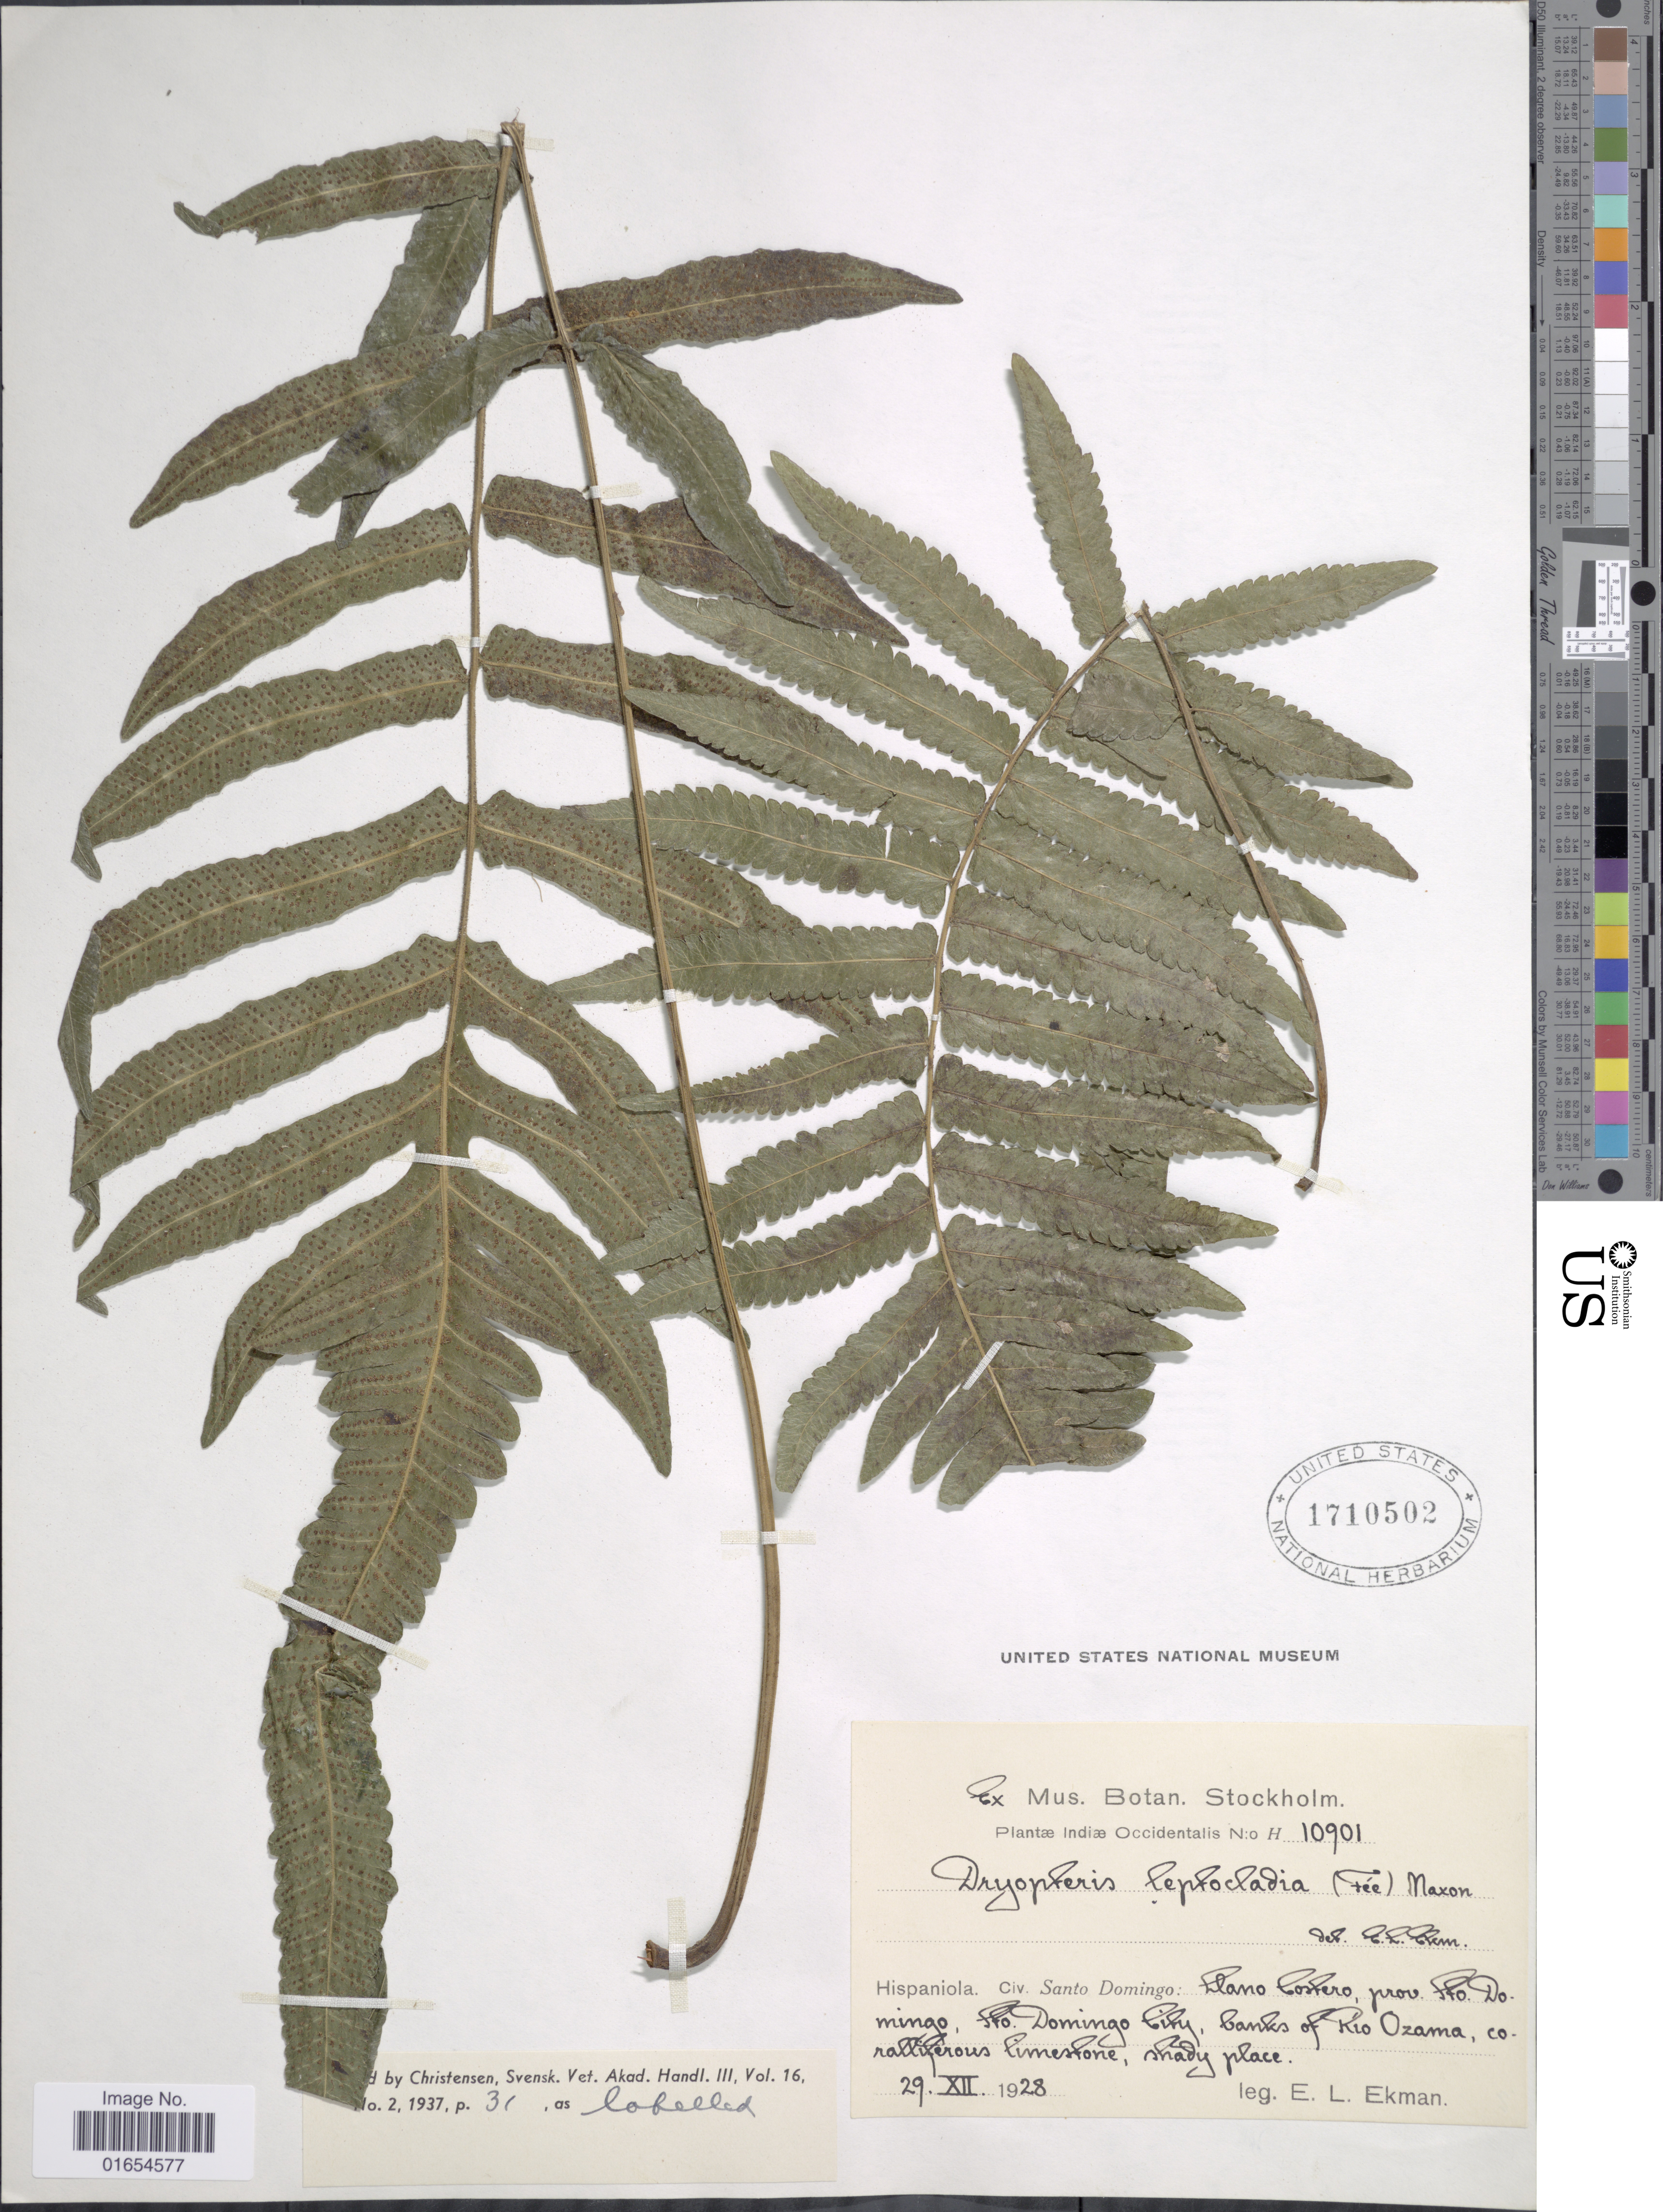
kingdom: Plantae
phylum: Tracheophyta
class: Polypodiopsida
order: Polypodiales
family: Thelypteridaceae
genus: Goniopteris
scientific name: Goniopteris leptocladia (Fée) comb. nov., ined 2015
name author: (Fée)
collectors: E. L. Ekman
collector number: H10901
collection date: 1928-12-29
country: Dominican Republic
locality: Hispaniola. Civ. Santo Domingo: Llano Costero, Prov. Sto. Domingo, Sto. Domingo Biby, banks of Rio Ozama, coralliferous limestone, shady place.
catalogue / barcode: US 1710502